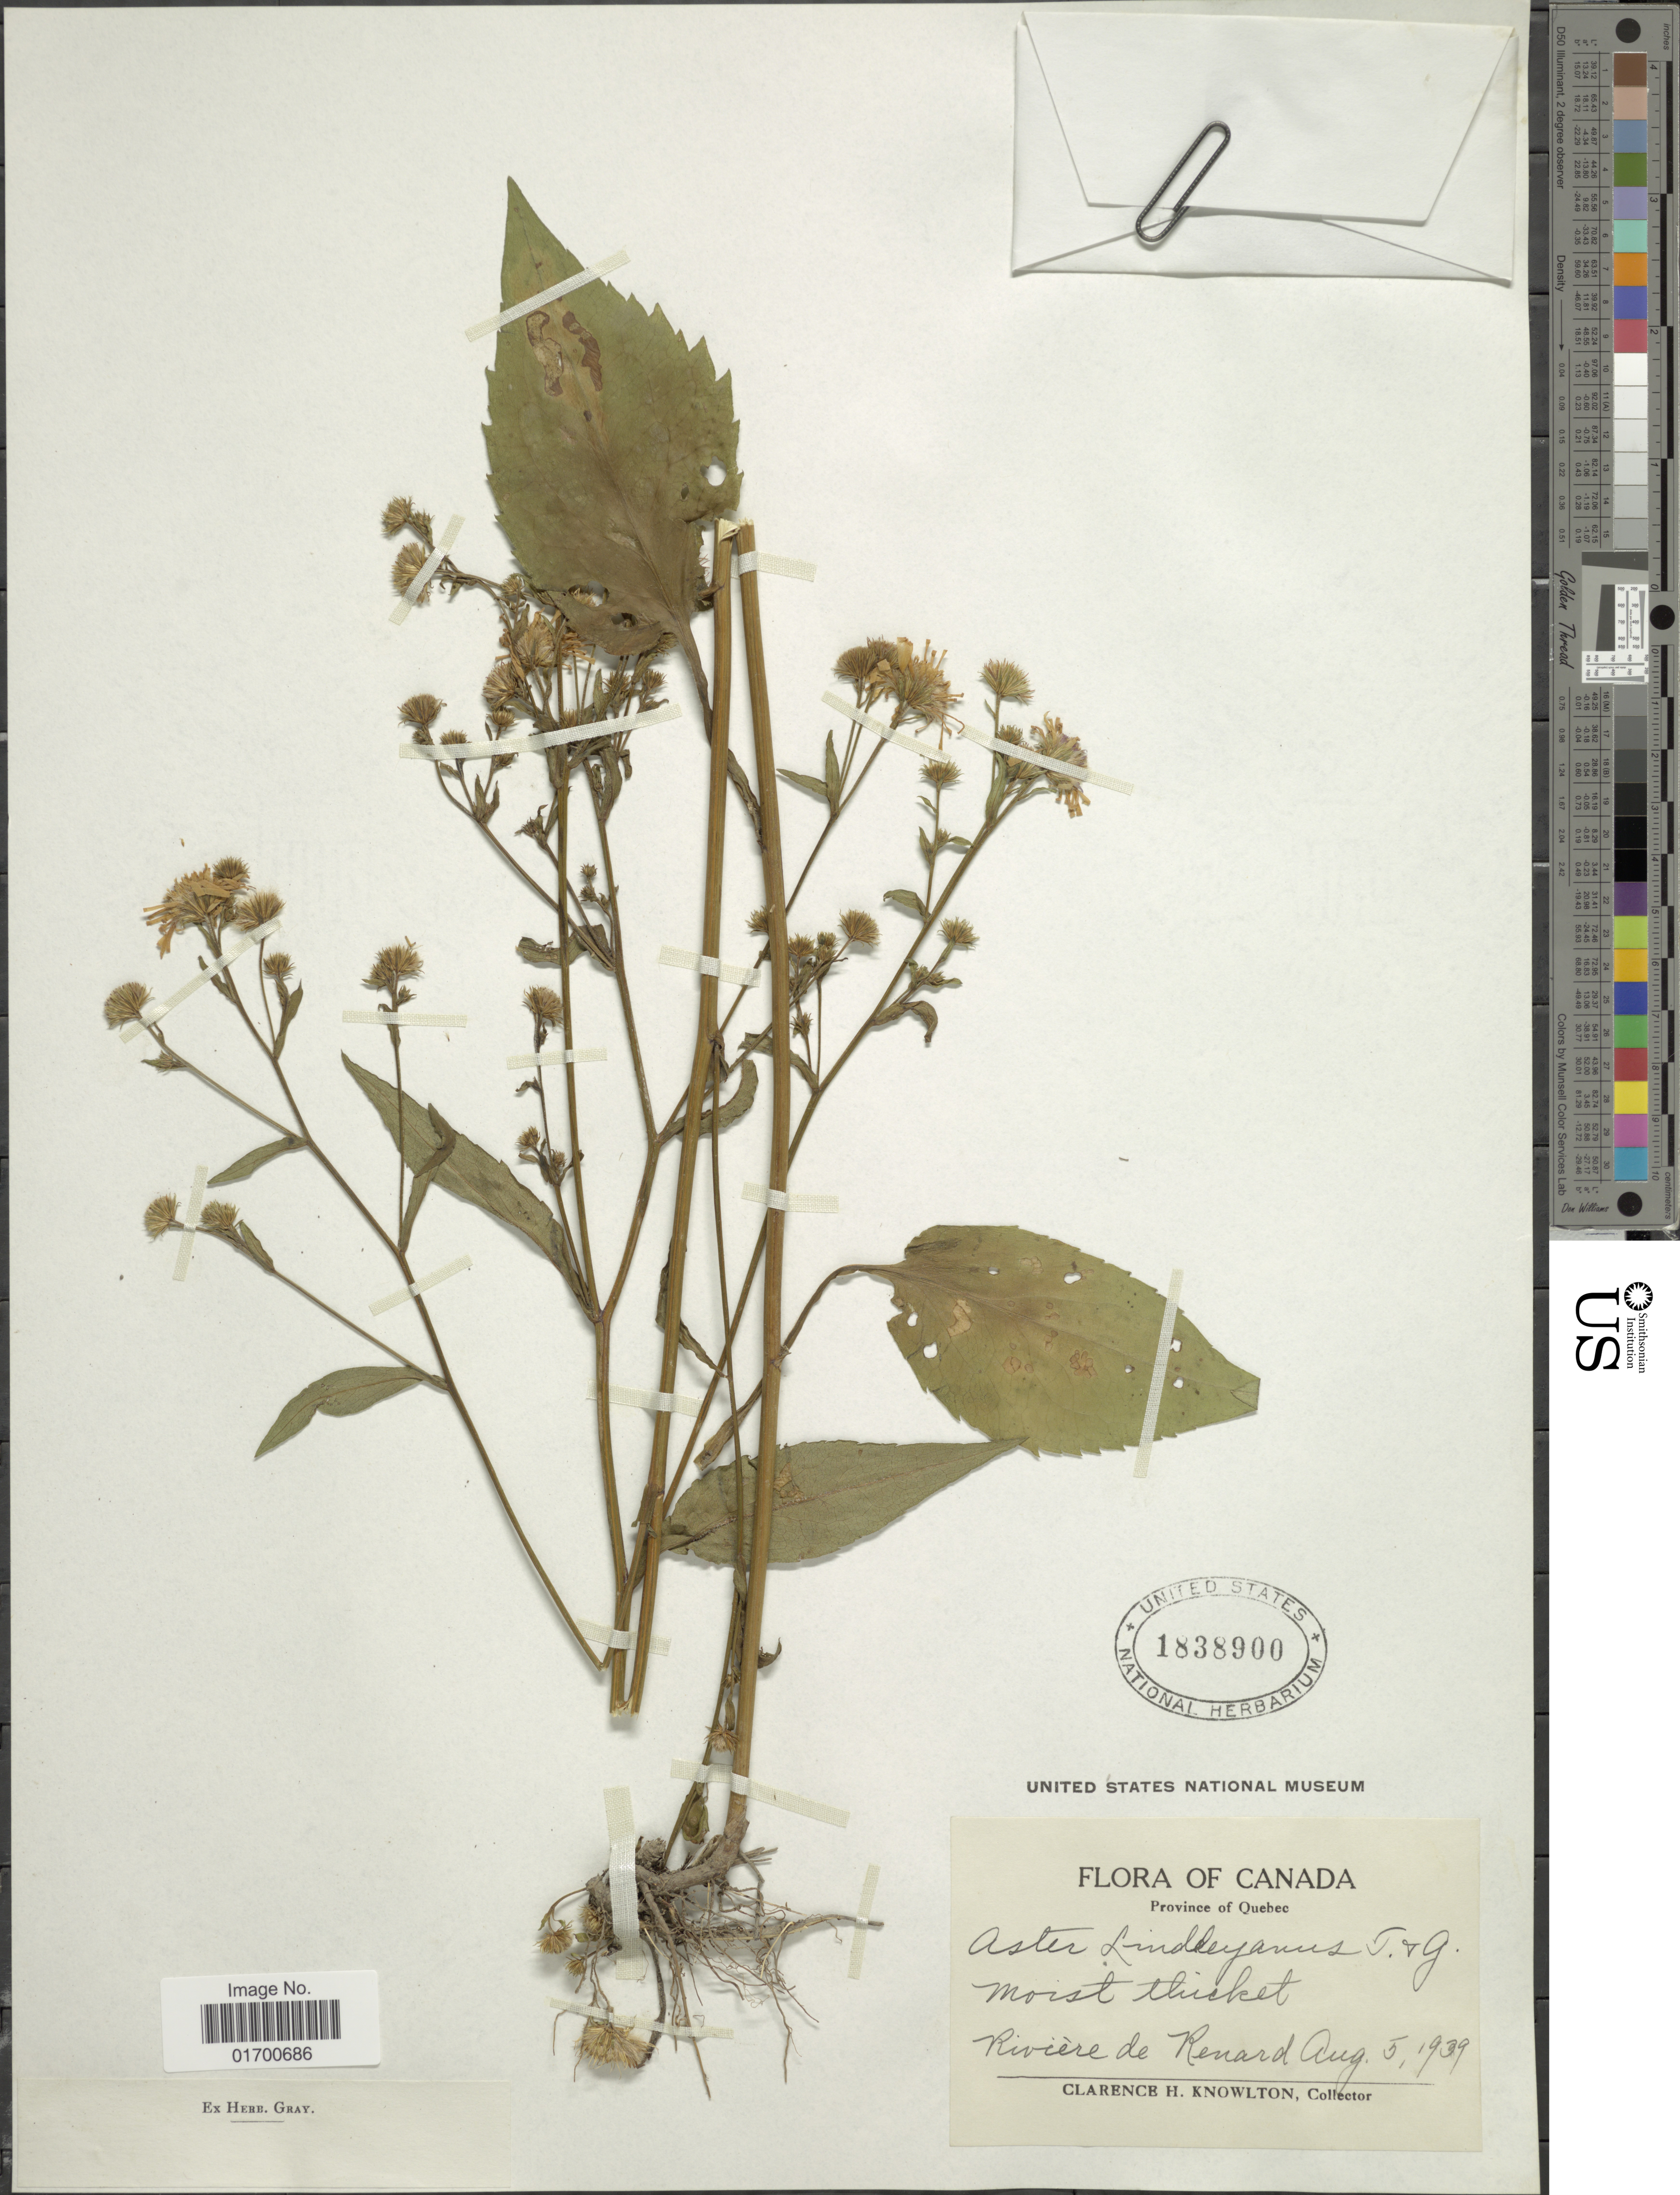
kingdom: Plantae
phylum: Tracheophyta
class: Magnoliopsida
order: Asterales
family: Asteraceae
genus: Symphyotrichum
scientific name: Symphyotrichum ciliolatum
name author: (Lindl.) Á. Löve & D. Löve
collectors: C. H. Knowlton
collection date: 1939-08-05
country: Canada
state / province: Quebec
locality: Riviere de Renard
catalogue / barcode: US 1838900